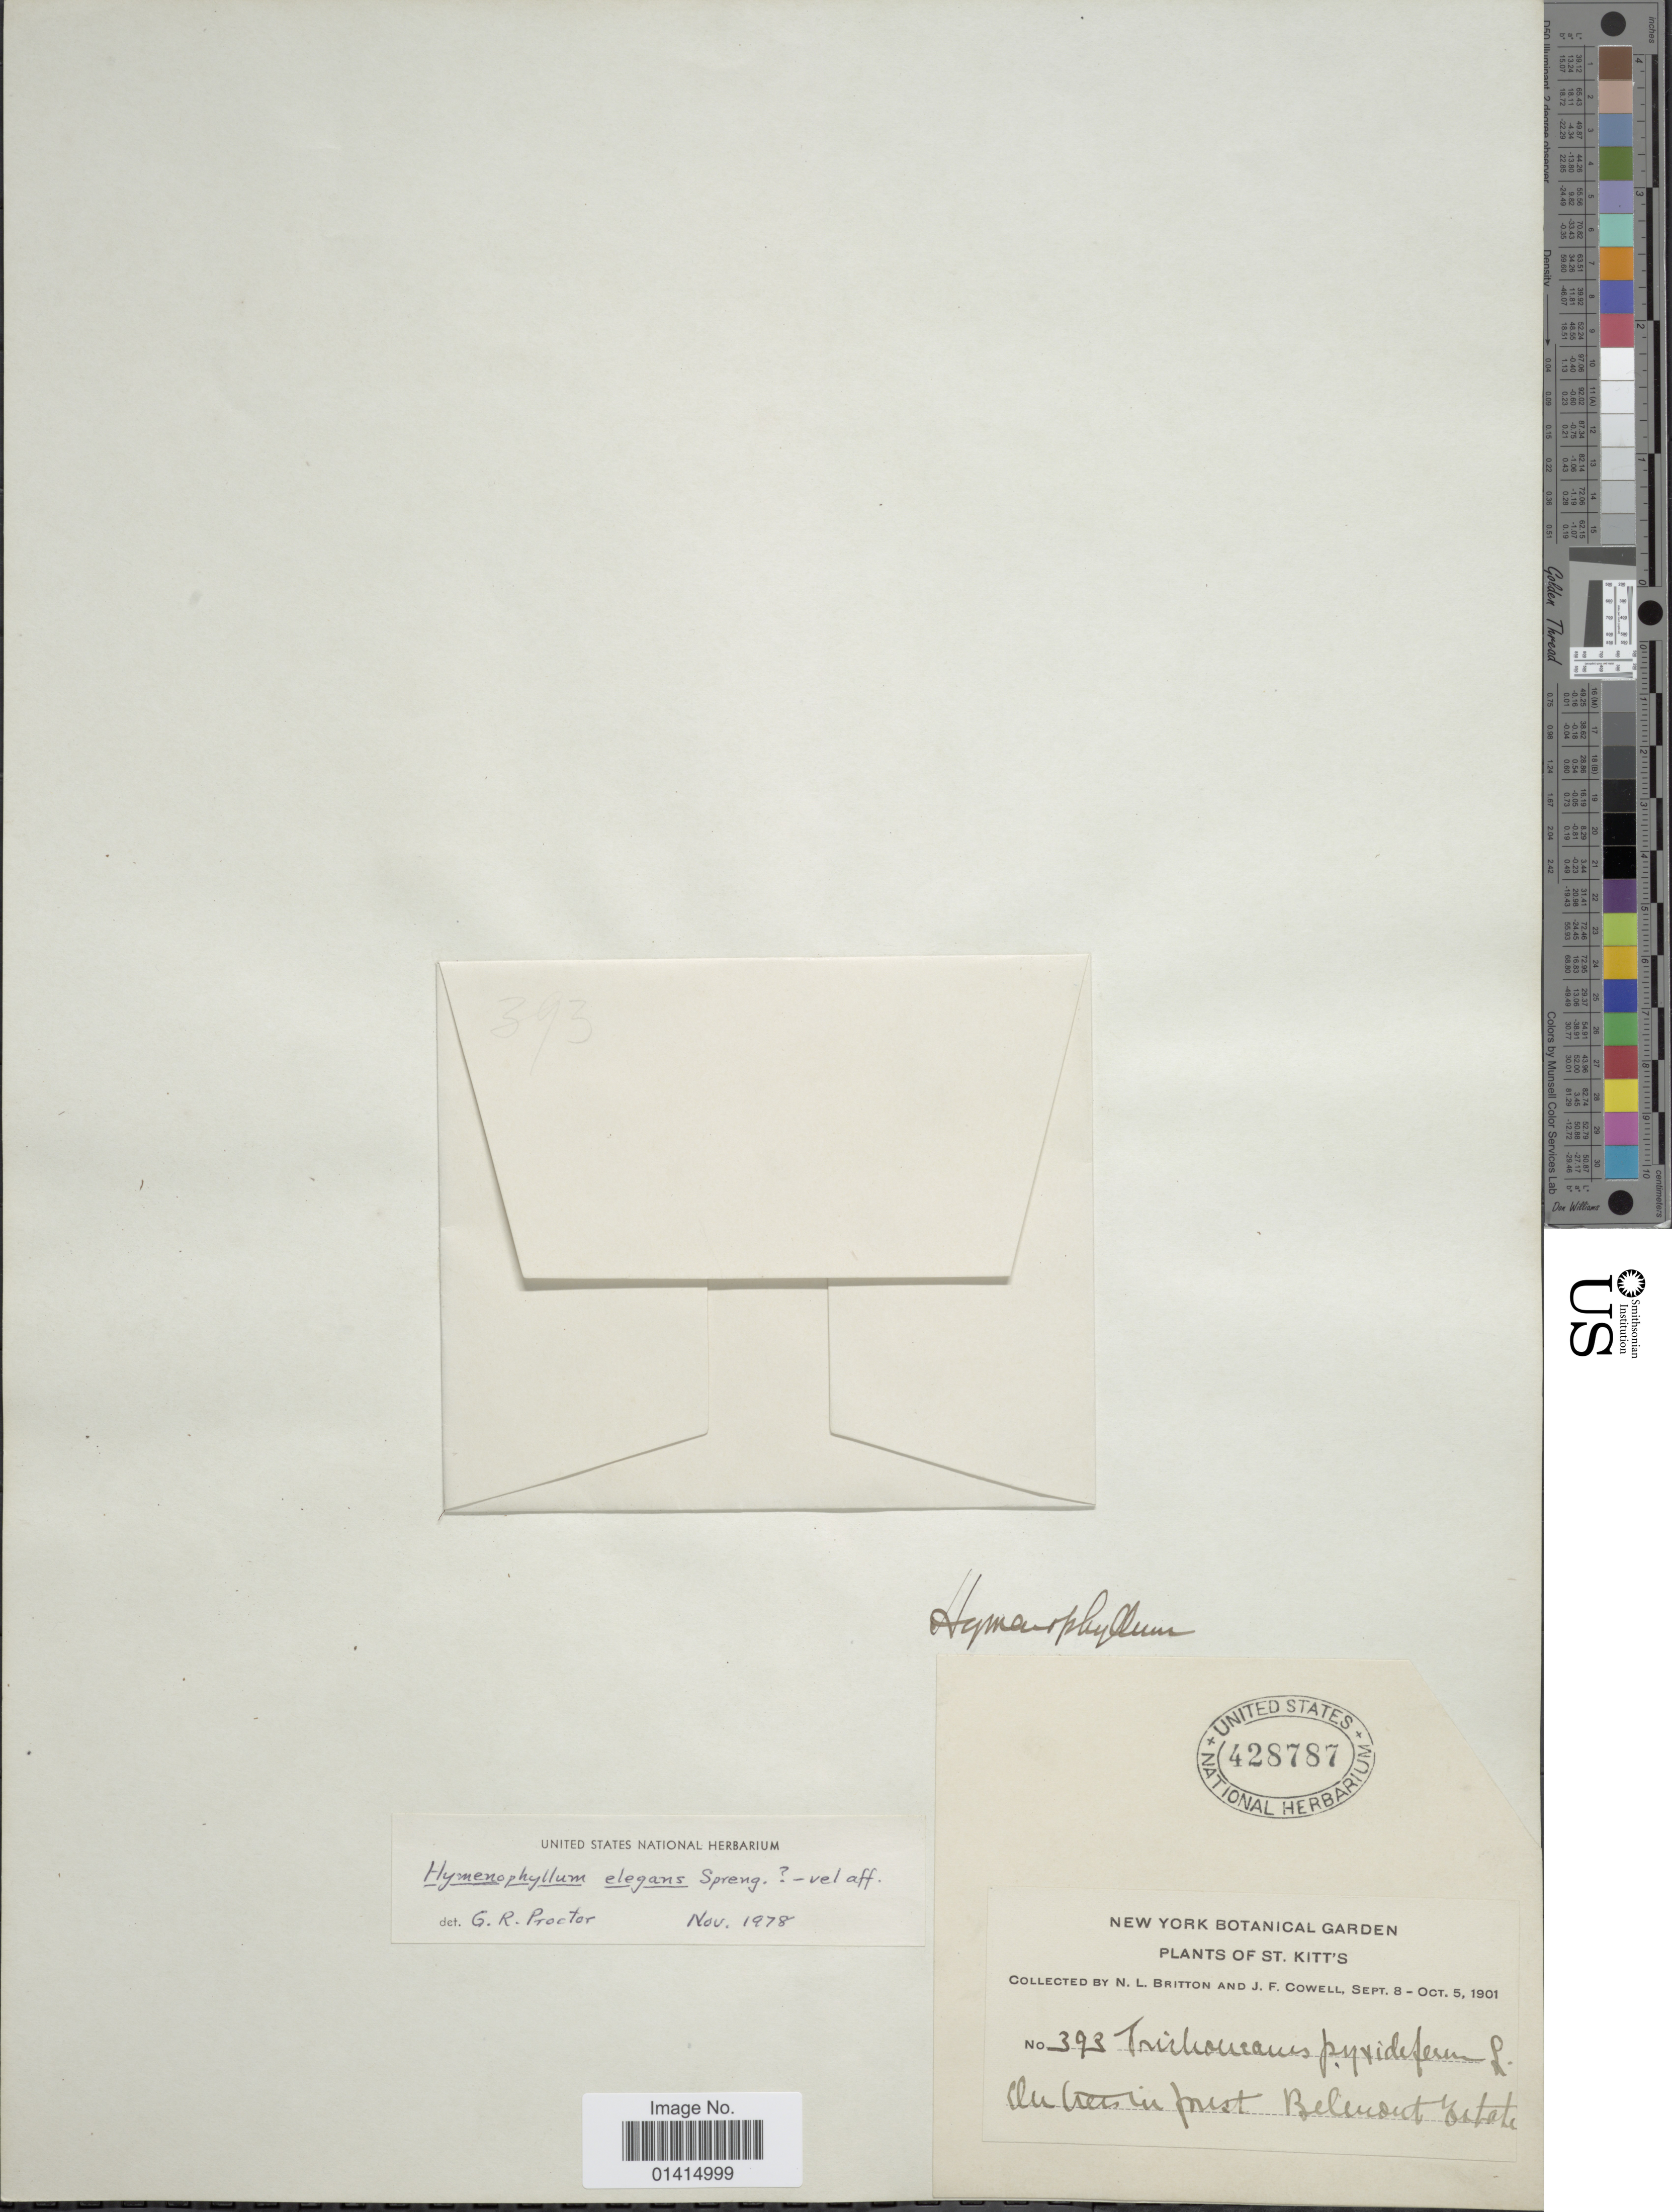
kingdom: Plantae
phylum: Tracheophyta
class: Polypodiopsida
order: Hymenophyllales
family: Hymenophyllaceae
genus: Hymenophyllum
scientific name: Hymenophyllum elegans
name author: Spreng.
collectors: N. Britton & J. F. Cowell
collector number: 393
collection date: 1901-09-08/1901-10-05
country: St. Christopher-Nevis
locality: St. Kitt's, Belendict Estate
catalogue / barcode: US 428787